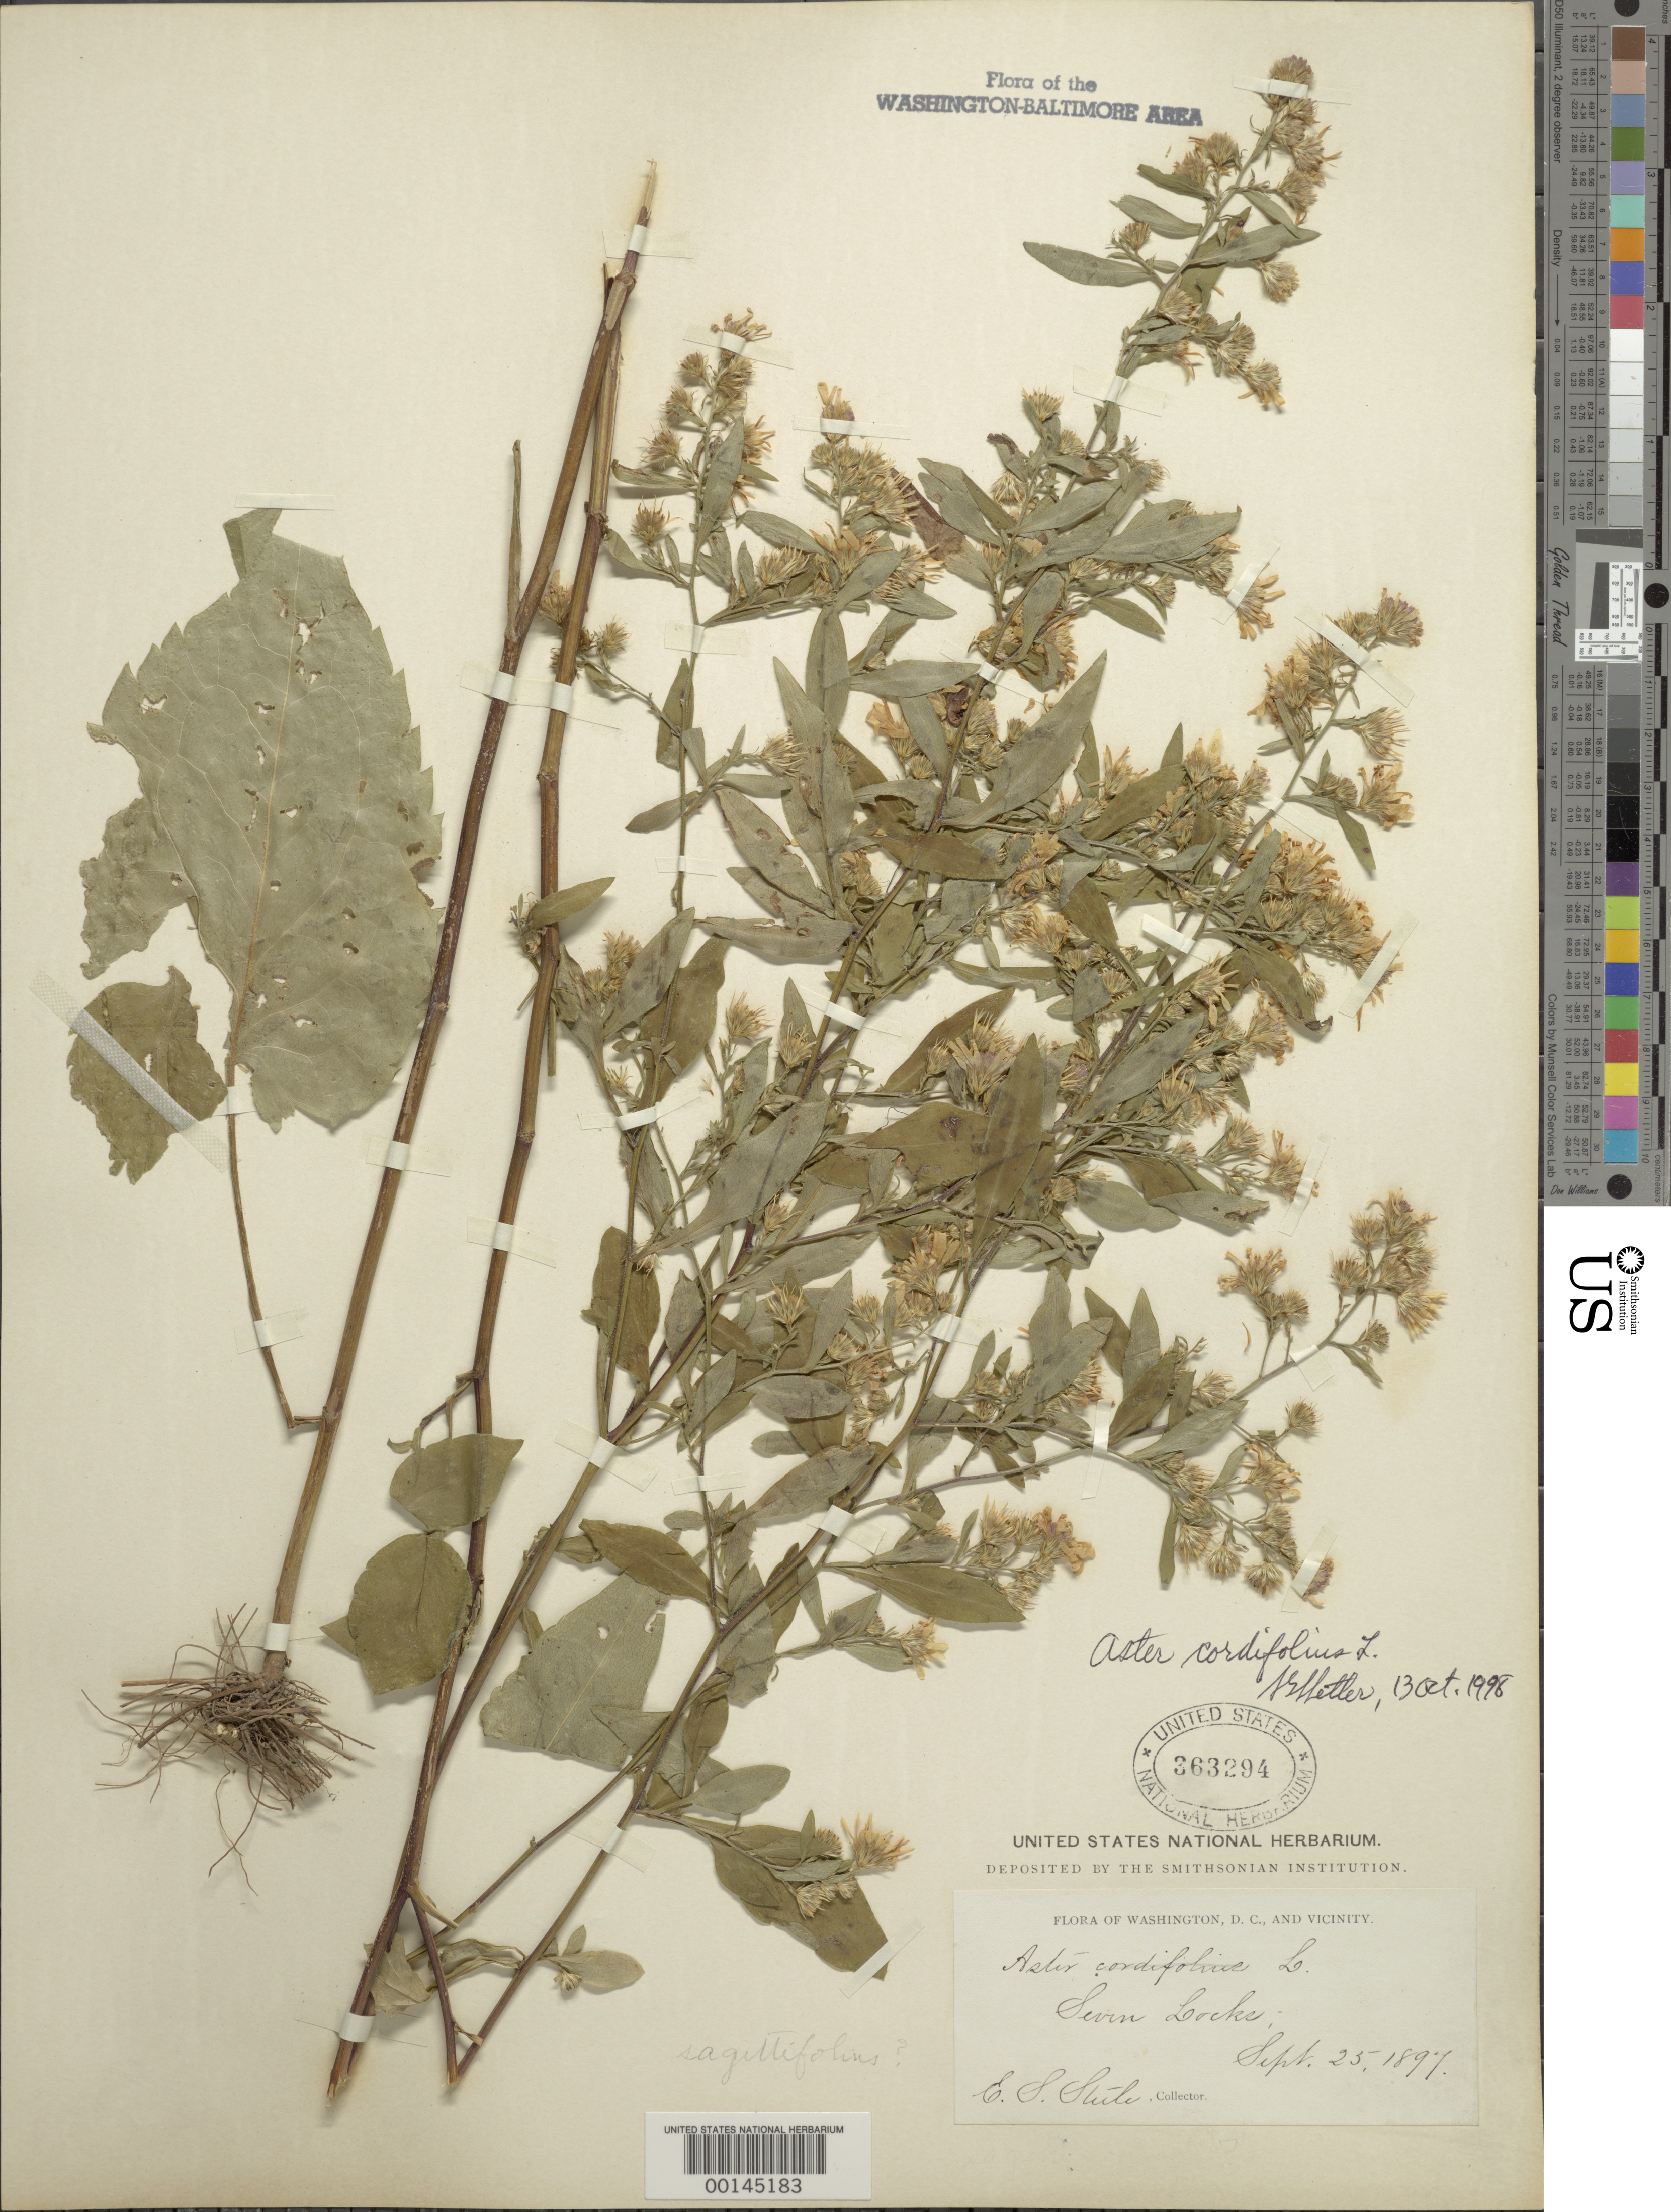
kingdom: Plantae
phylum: Tracheophyta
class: Magnoliopsida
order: Asterales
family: Asteraceae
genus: Symphyotrichum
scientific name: Symphyotrichum cordifolium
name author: (L.) G.L. Nesom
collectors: E. Steele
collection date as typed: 25 Sep 1897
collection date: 1897-09-25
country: United States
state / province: Maryland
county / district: Montgomery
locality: Seven Locks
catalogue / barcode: US 363294